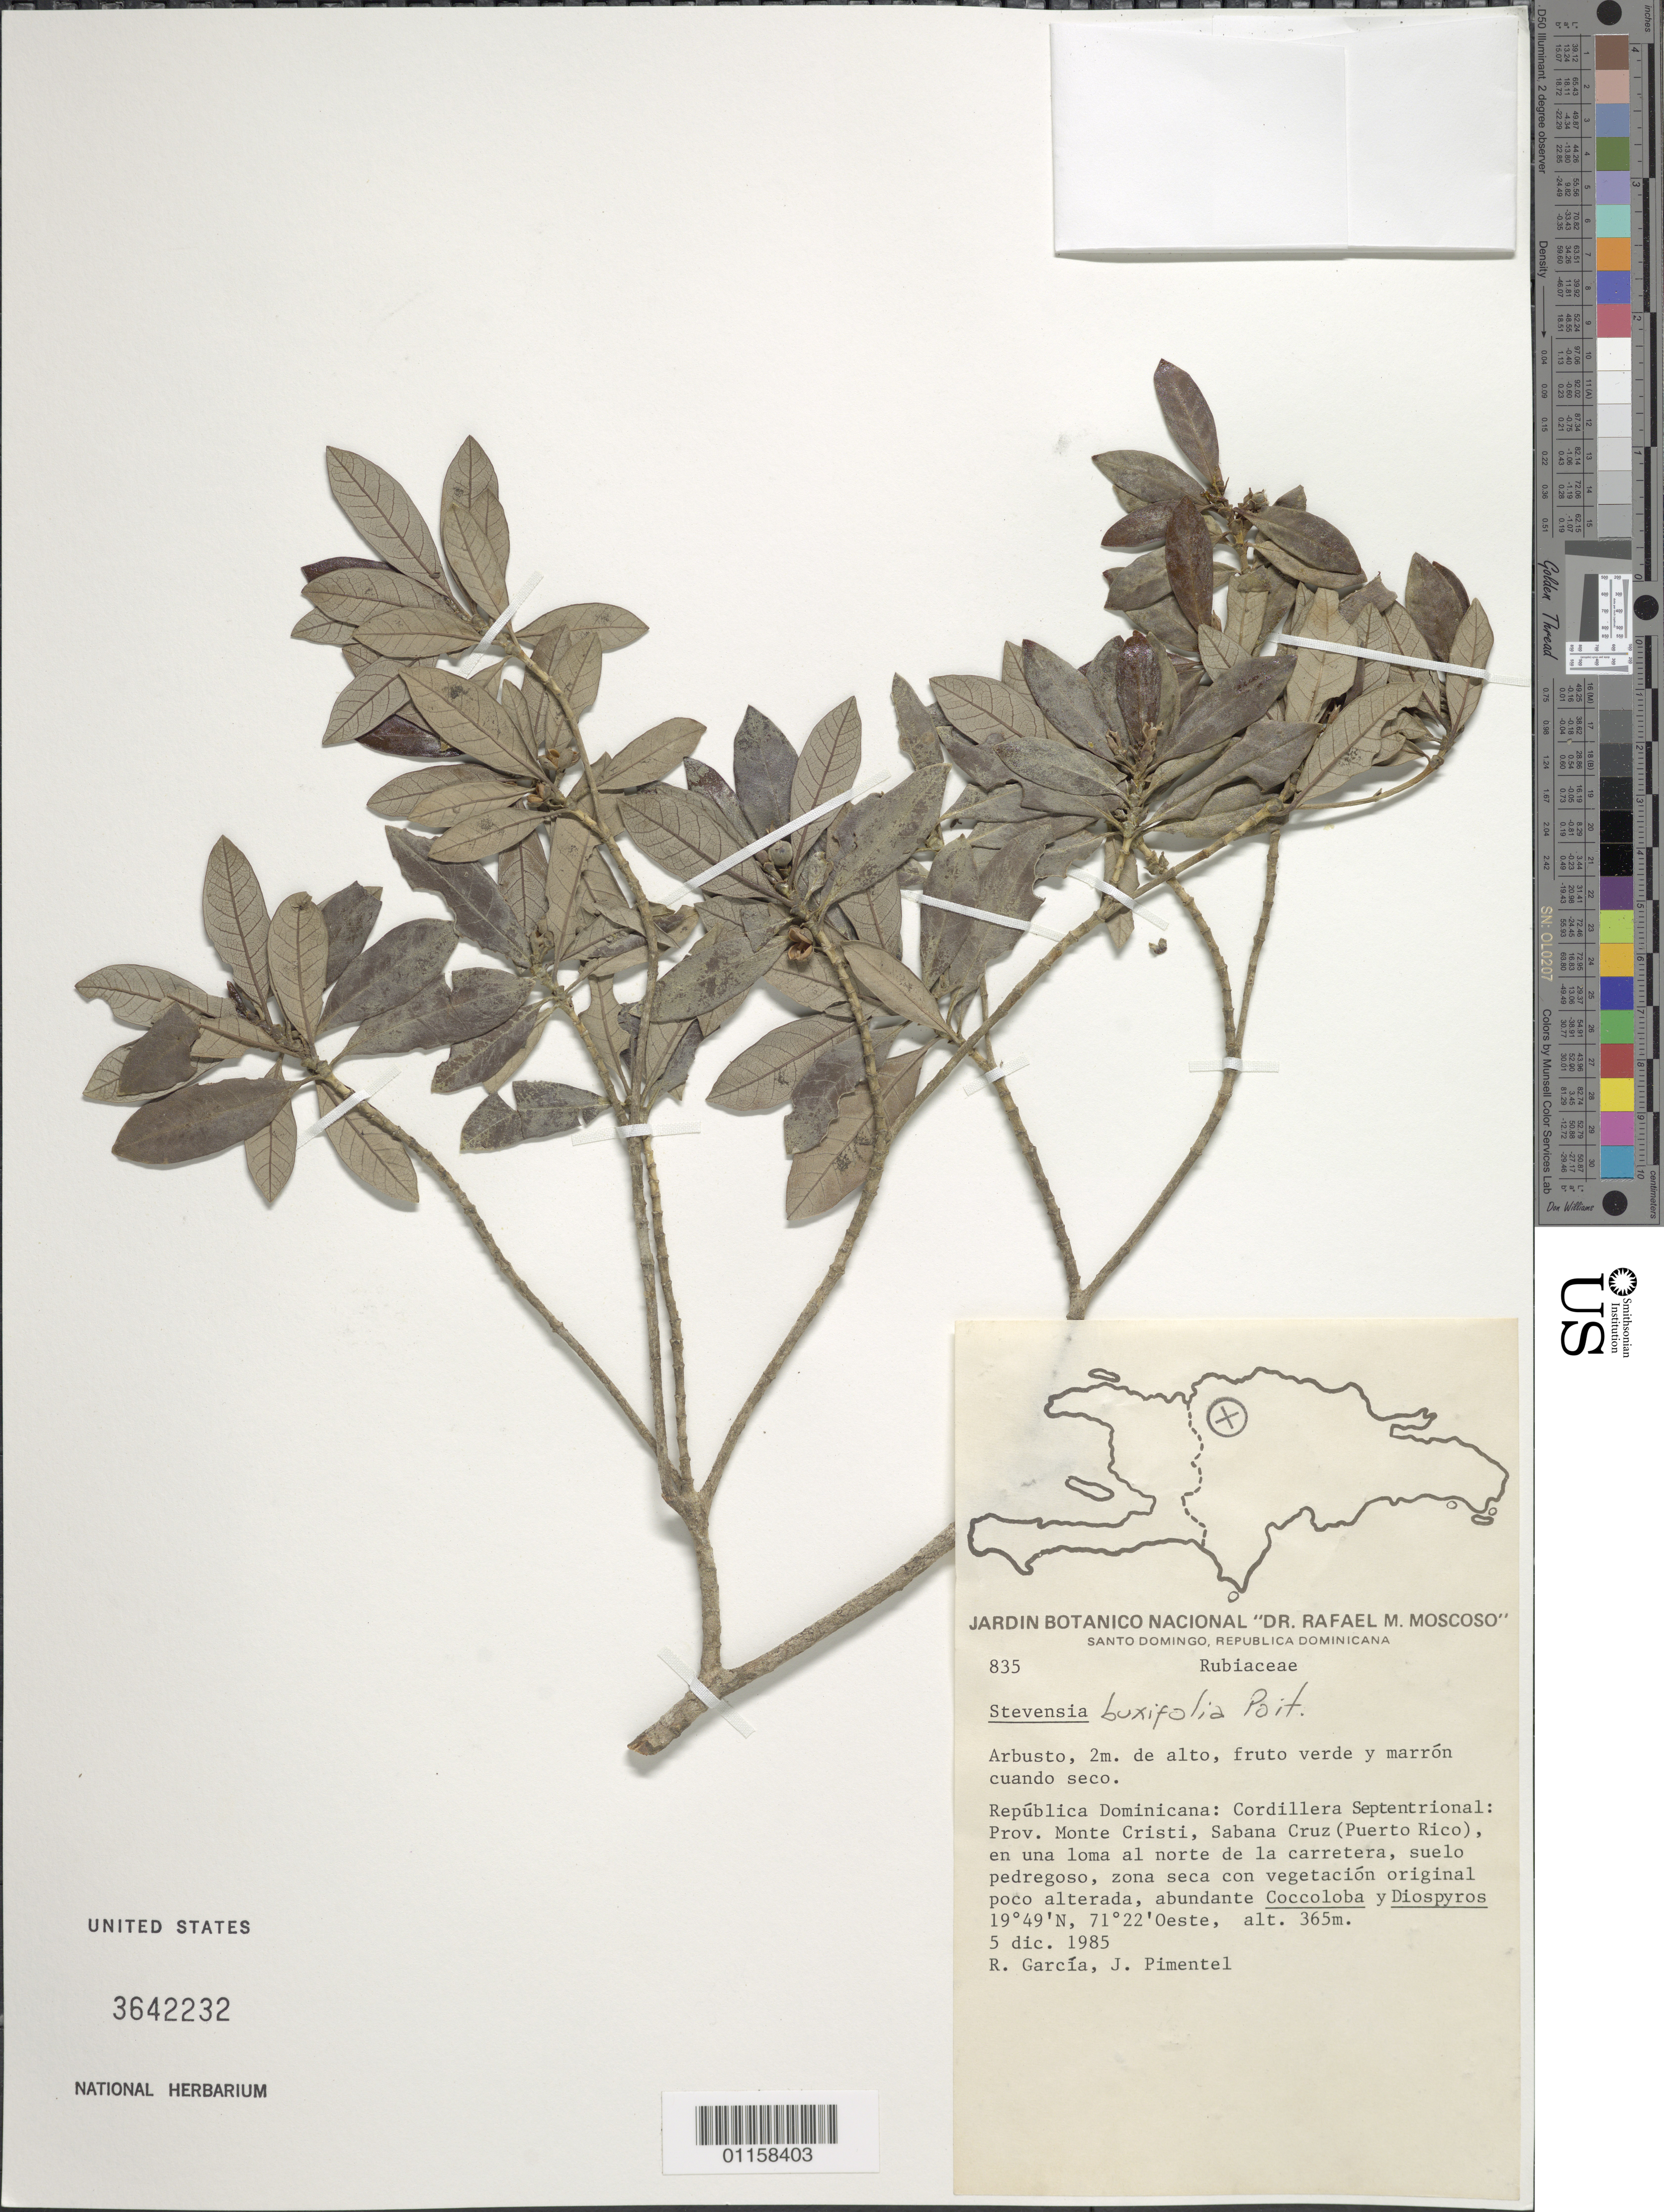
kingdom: Plantae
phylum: Tracheophyta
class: Magnoliopsida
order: Gentianales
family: Rubiaceae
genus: Stevensia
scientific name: Stevensia buxifolia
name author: Poit.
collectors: R. García & J. Pimentel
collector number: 835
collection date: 1985-12-05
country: Dominican Republic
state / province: Monte Cristi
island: Hispaniola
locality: Cordillera Septentrional, Sabana Cruz (Puerto Rico).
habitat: En una loma al norte de la carretera, suelo pedregoso, zona seca con vegetación original poco alterada, abundante Coccoloba y Diospyros.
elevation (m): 365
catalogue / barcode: US 3642232